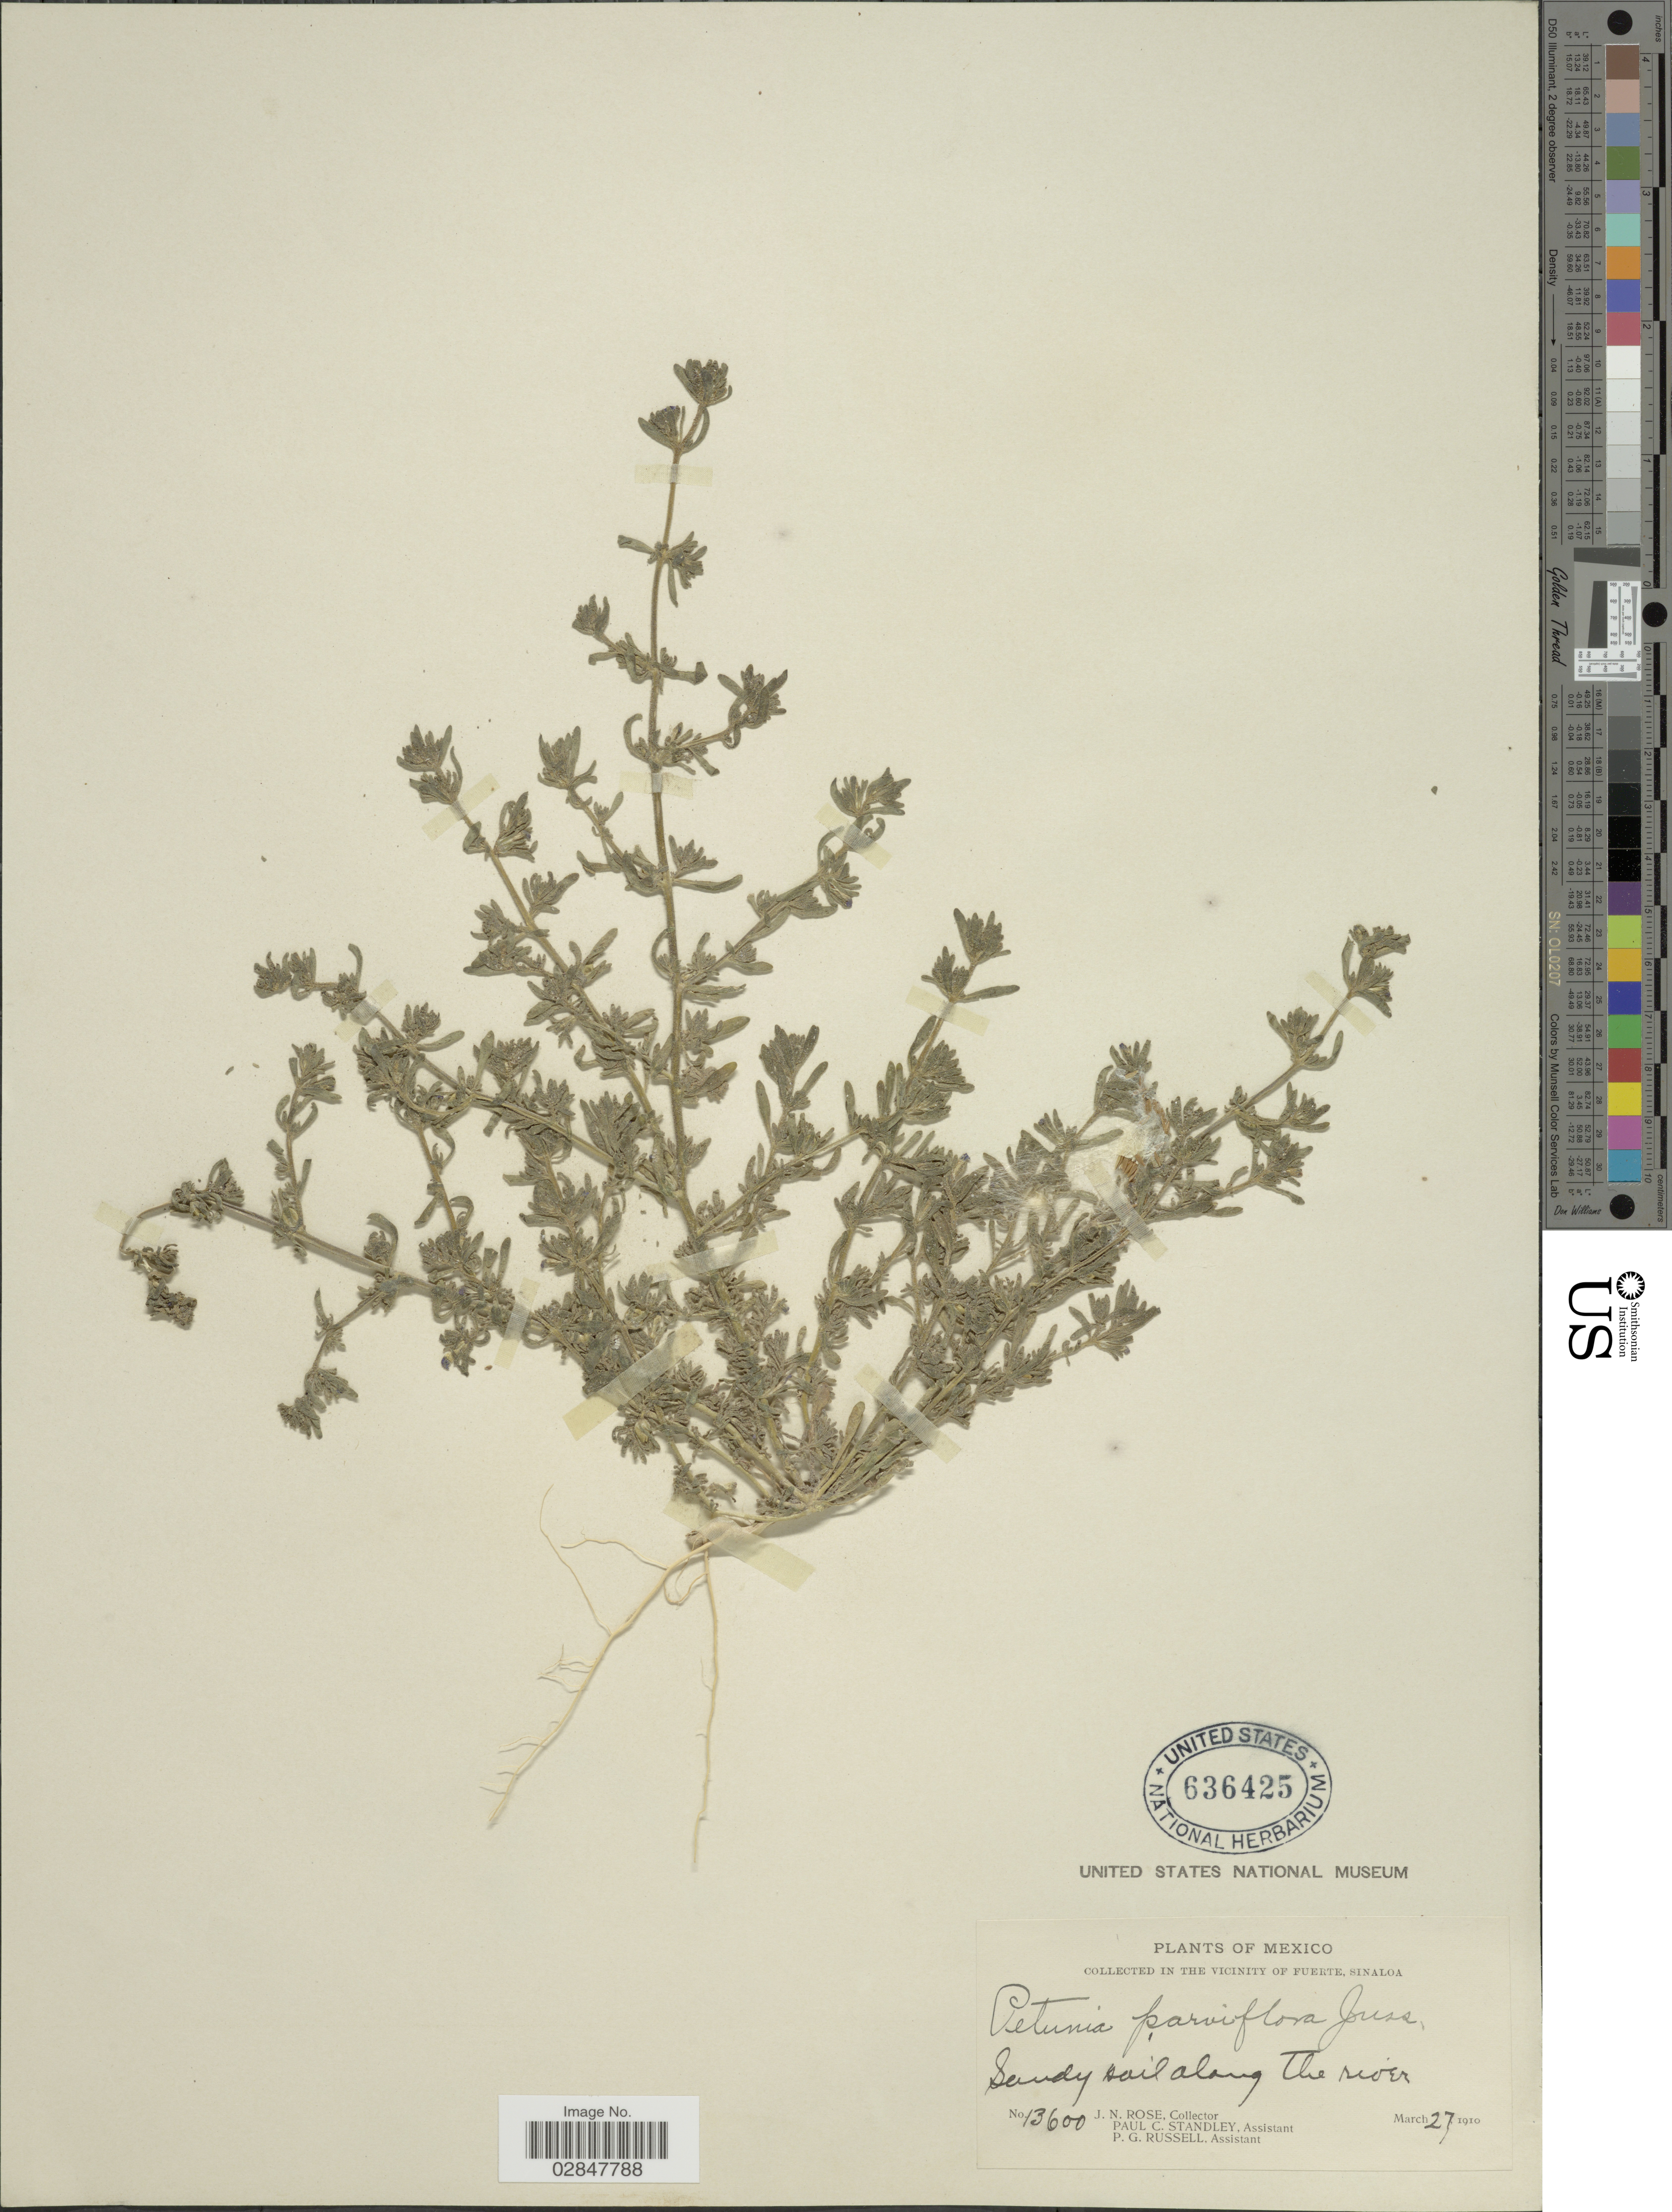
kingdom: Plantae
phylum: Tracheophyta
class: Magnoliopsida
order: Solanales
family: Solanaceae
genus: Petunia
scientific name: Petunia parviflora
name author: Juss.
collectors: J. N. Rose, P. C. Standley & P. G. Russell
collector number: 13600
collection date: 1910-03-27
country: Mexico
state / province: Sinaloa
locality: Vicinity of Fuerte, Sandy rail along The River.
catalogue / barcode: US 636425